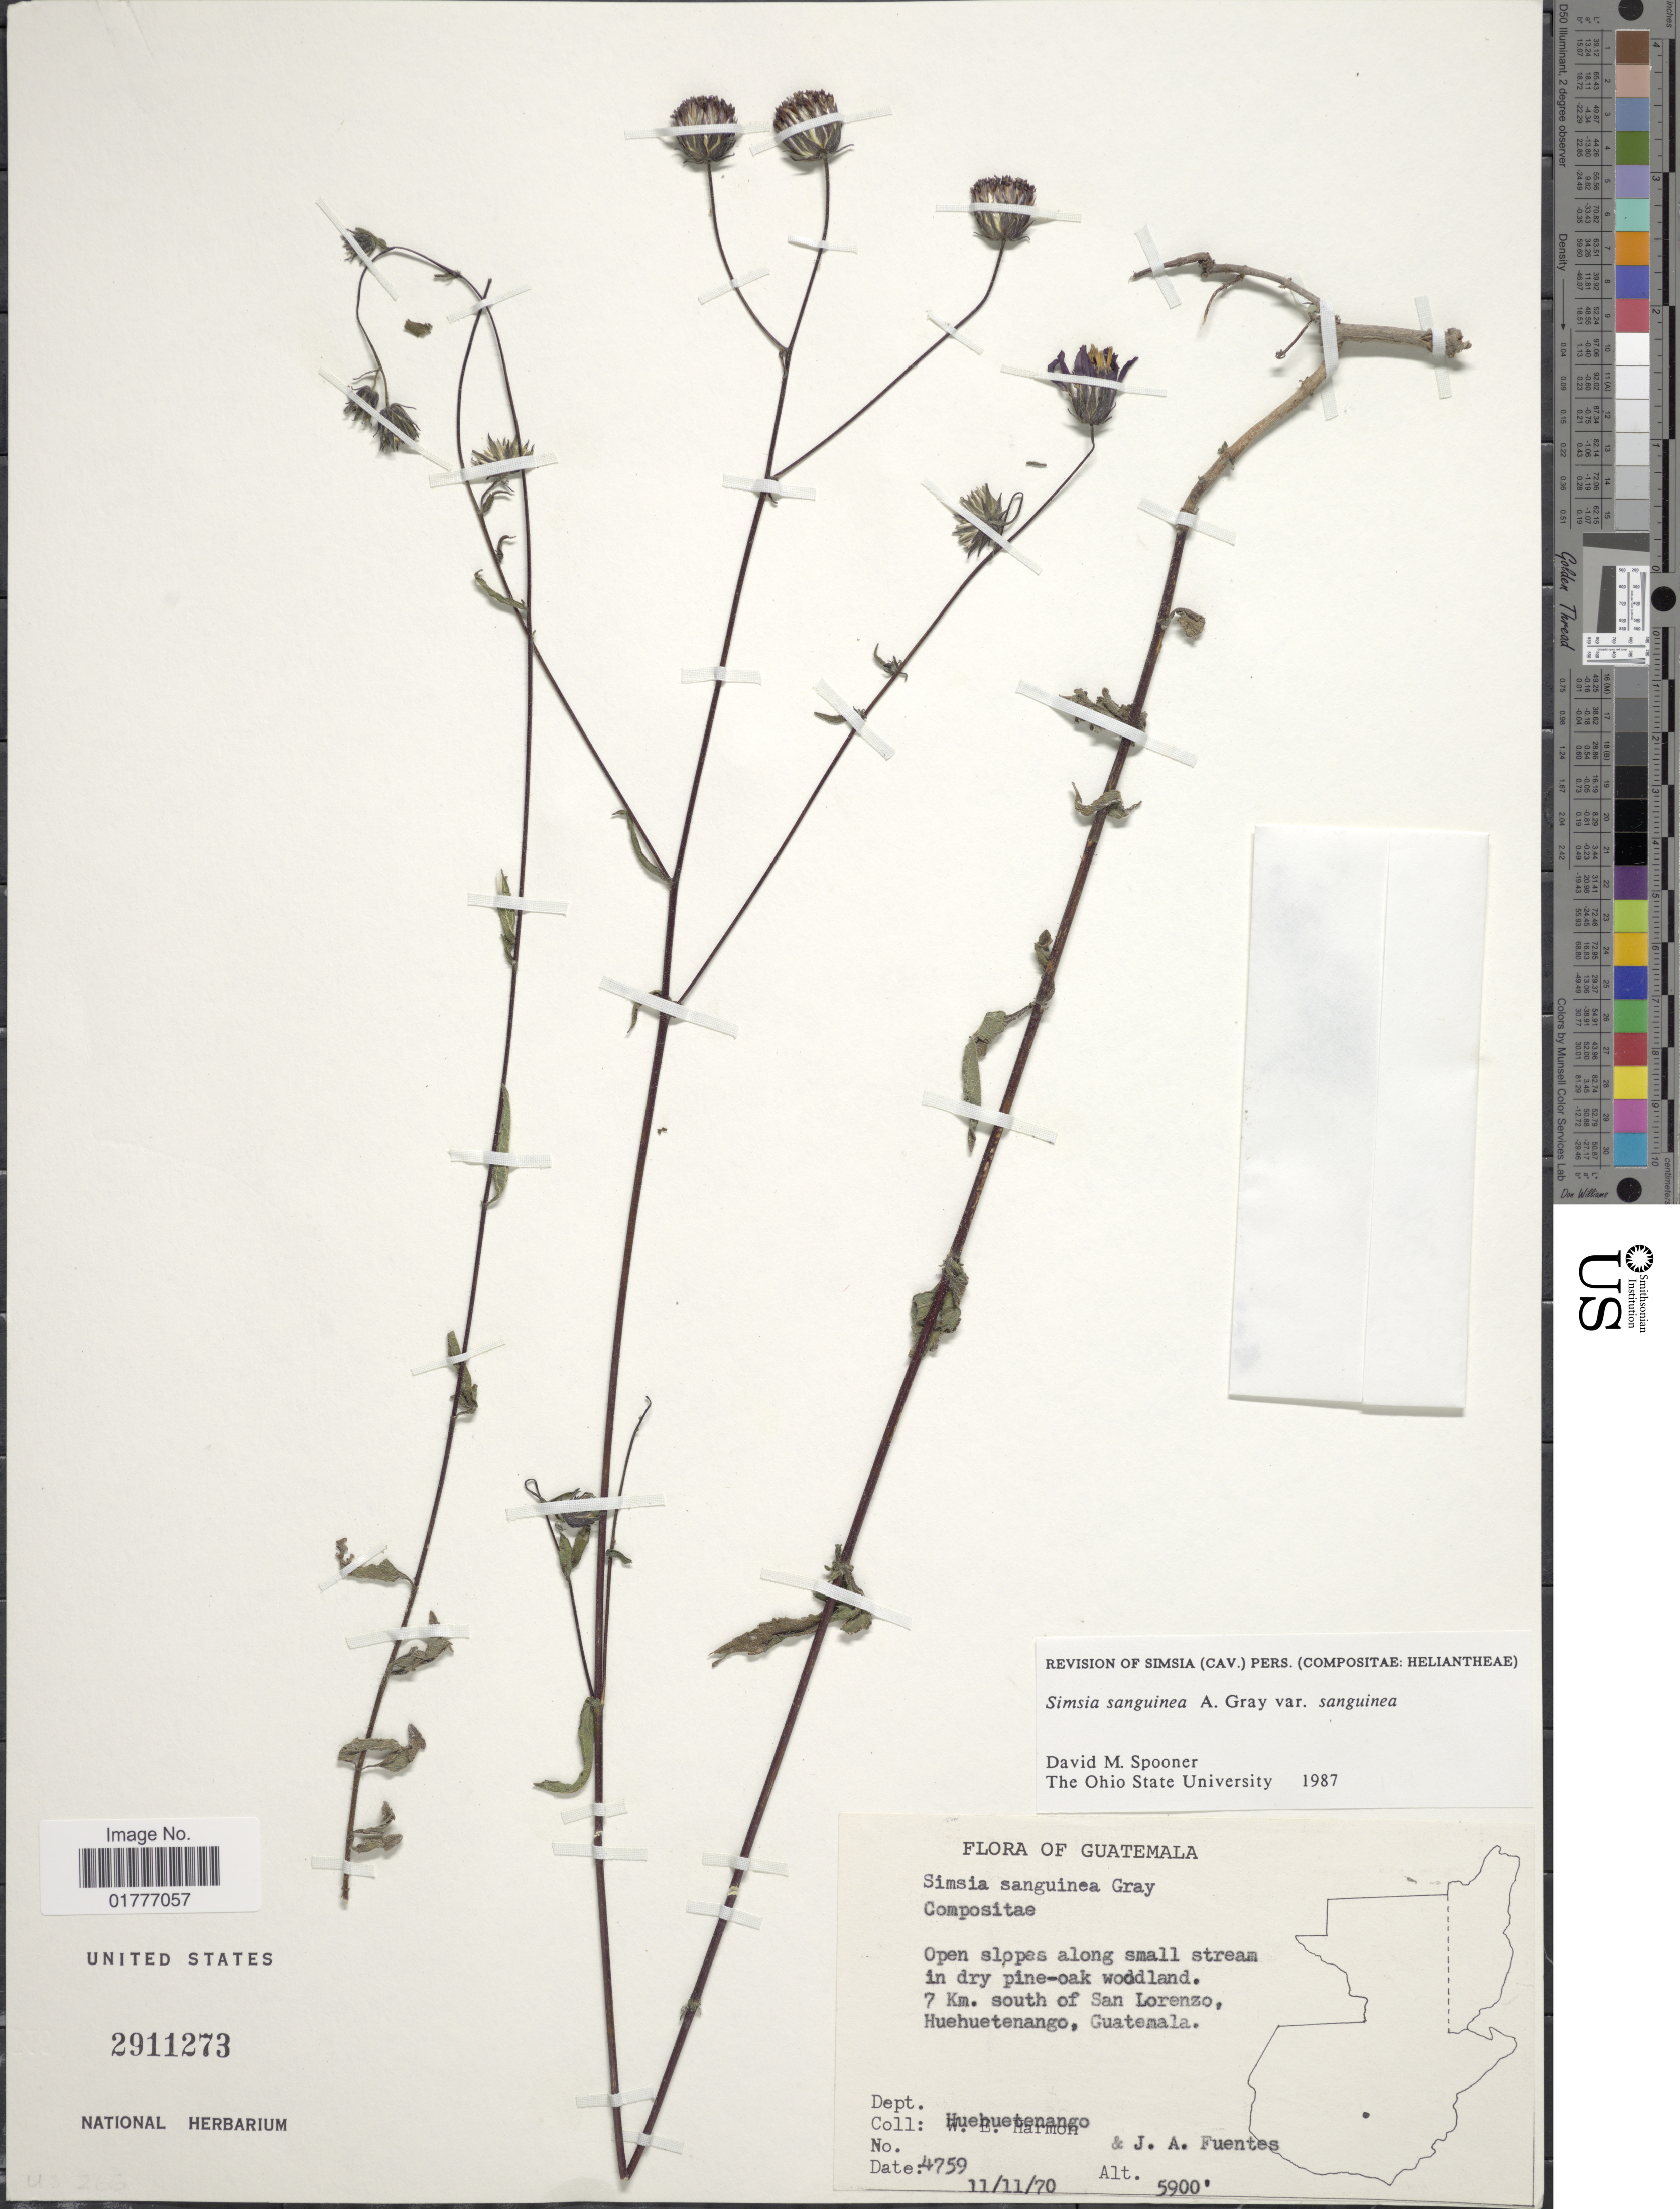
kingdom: Plantae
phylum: Tracheophyta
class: Magnoliopsida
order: Asterales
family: Asteraceae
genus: Simsia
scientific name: Simsia sanguinea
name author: A. Gray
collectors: J. Fuentes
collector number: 4759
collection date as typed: Transcribed d/m/y: 11/11/70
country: Guatemala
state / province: Huehuetenango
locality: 7 Km. south of San Lorenzo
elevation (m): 1798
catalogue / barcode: US 2911273